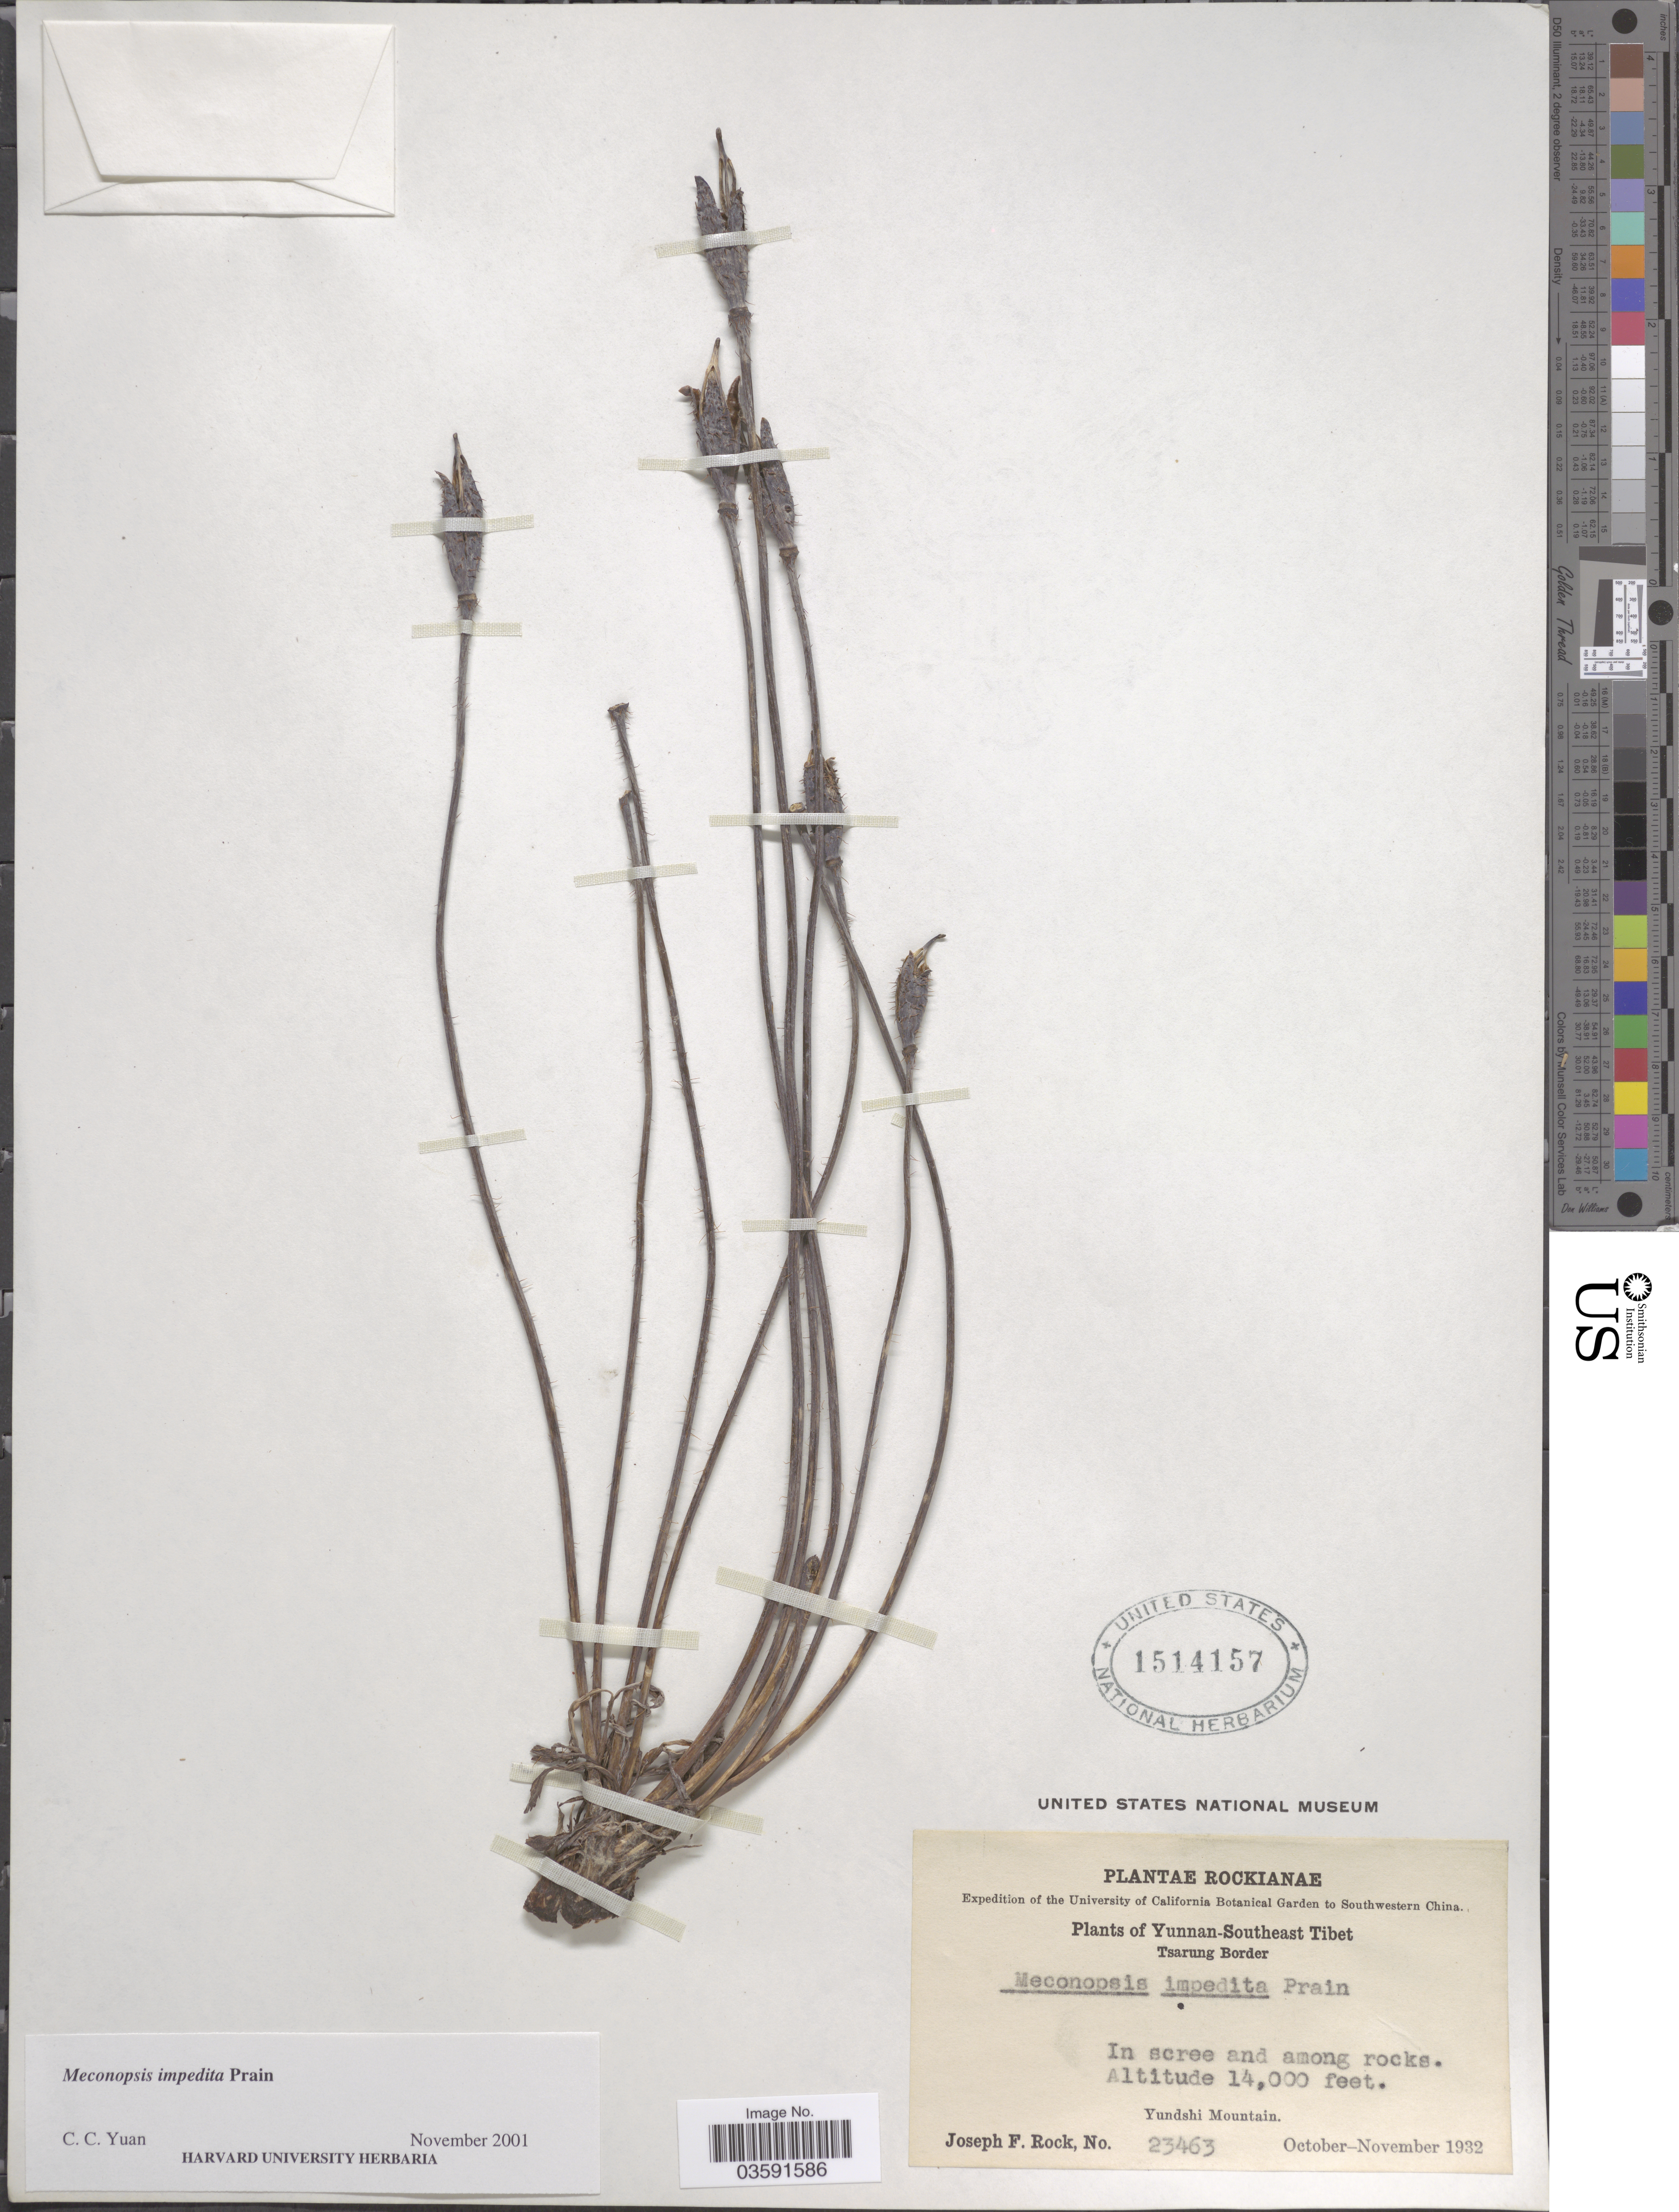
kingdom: Plantae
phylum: Tracheophyta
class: Magnoliopsida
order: Ranunculales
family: Papaveraceae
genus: Meconopsis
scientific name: Meconopsis impedita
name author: Prain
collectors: J. F. Rock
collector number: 23463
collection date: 1932-10/1932-11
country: China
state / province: Xizang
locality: Southwestern China. Yunnan-Southeast Tibet. Tsarung Border. Yundshi Mountain.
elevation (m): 4267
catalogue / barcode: US 1514157